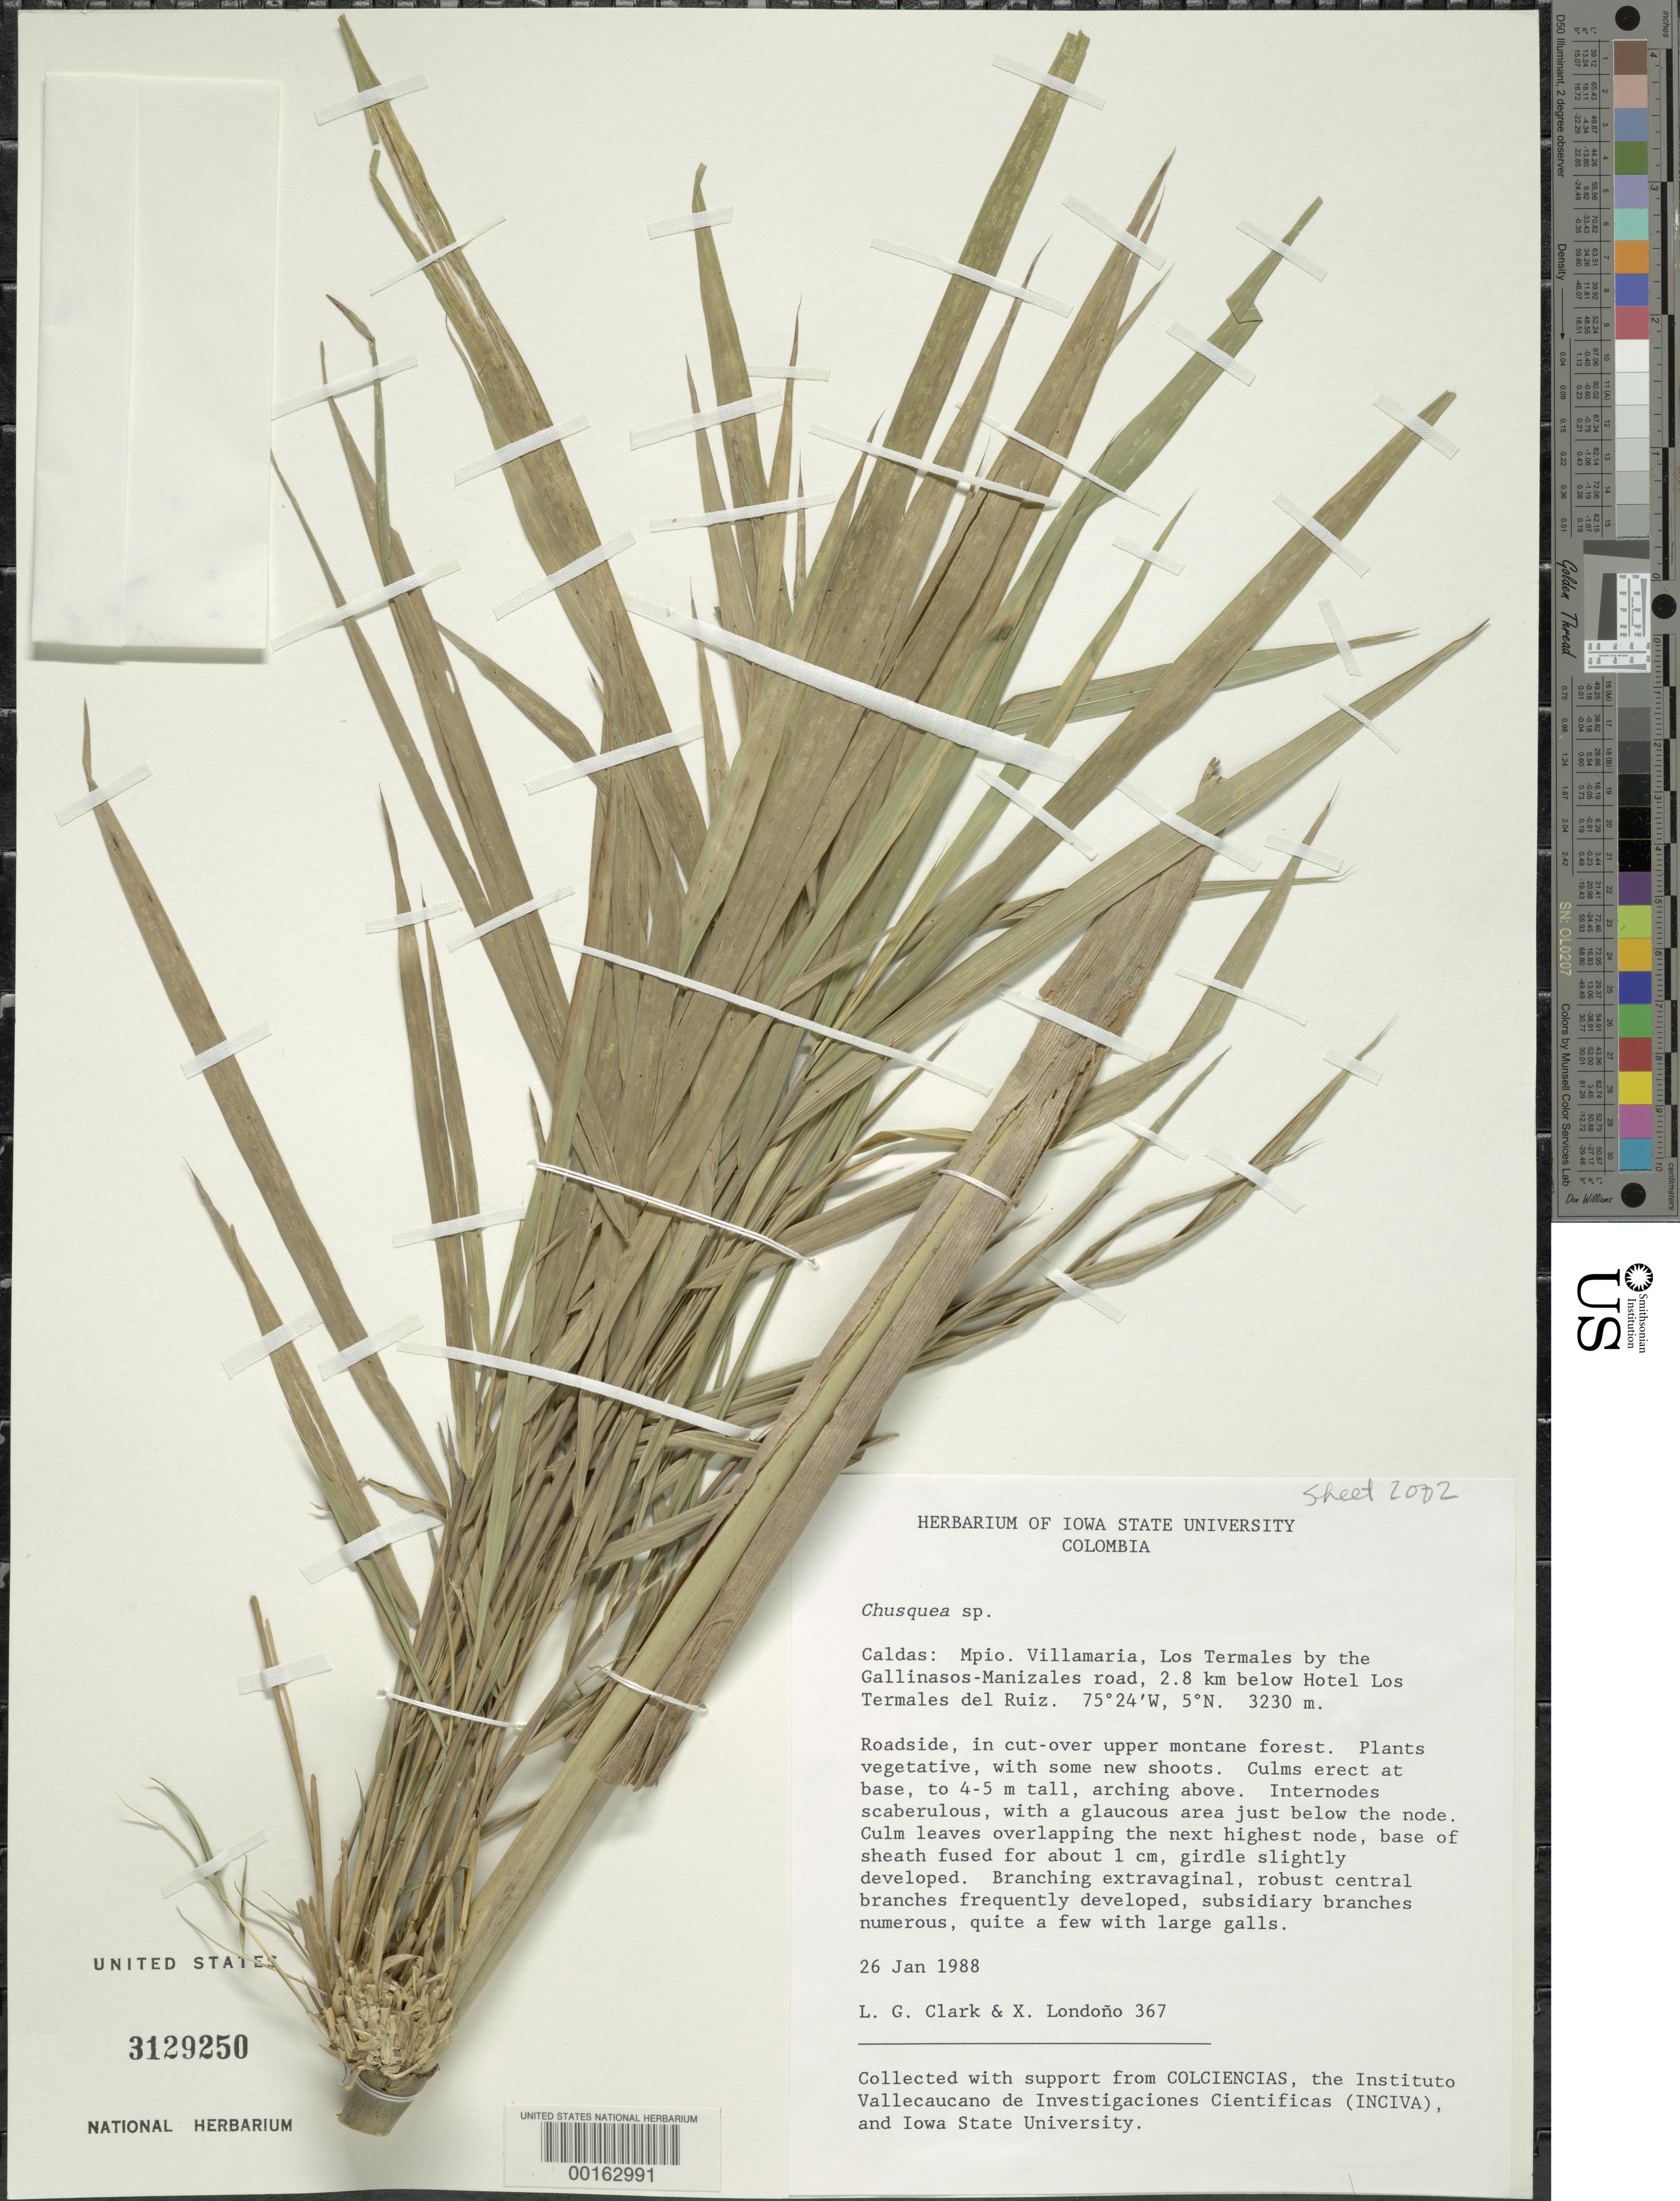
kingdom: Plantae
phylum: Tracheophyta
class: Liliopsida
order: Poales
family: Poaceae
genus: Chusquea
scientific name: Chusquea sp.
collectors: L. G. Clark & X. Londoño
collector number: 367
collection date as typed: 26 Jan 1988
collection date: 1988-01-26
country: Colombia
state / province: Caldas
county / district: Villamaría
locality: Mun. VillaMaria, los Termales by the Gallinasos-Manizales road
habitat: Roadside, in cut-over upper montane forest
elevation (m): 3230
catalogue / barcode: US 312250